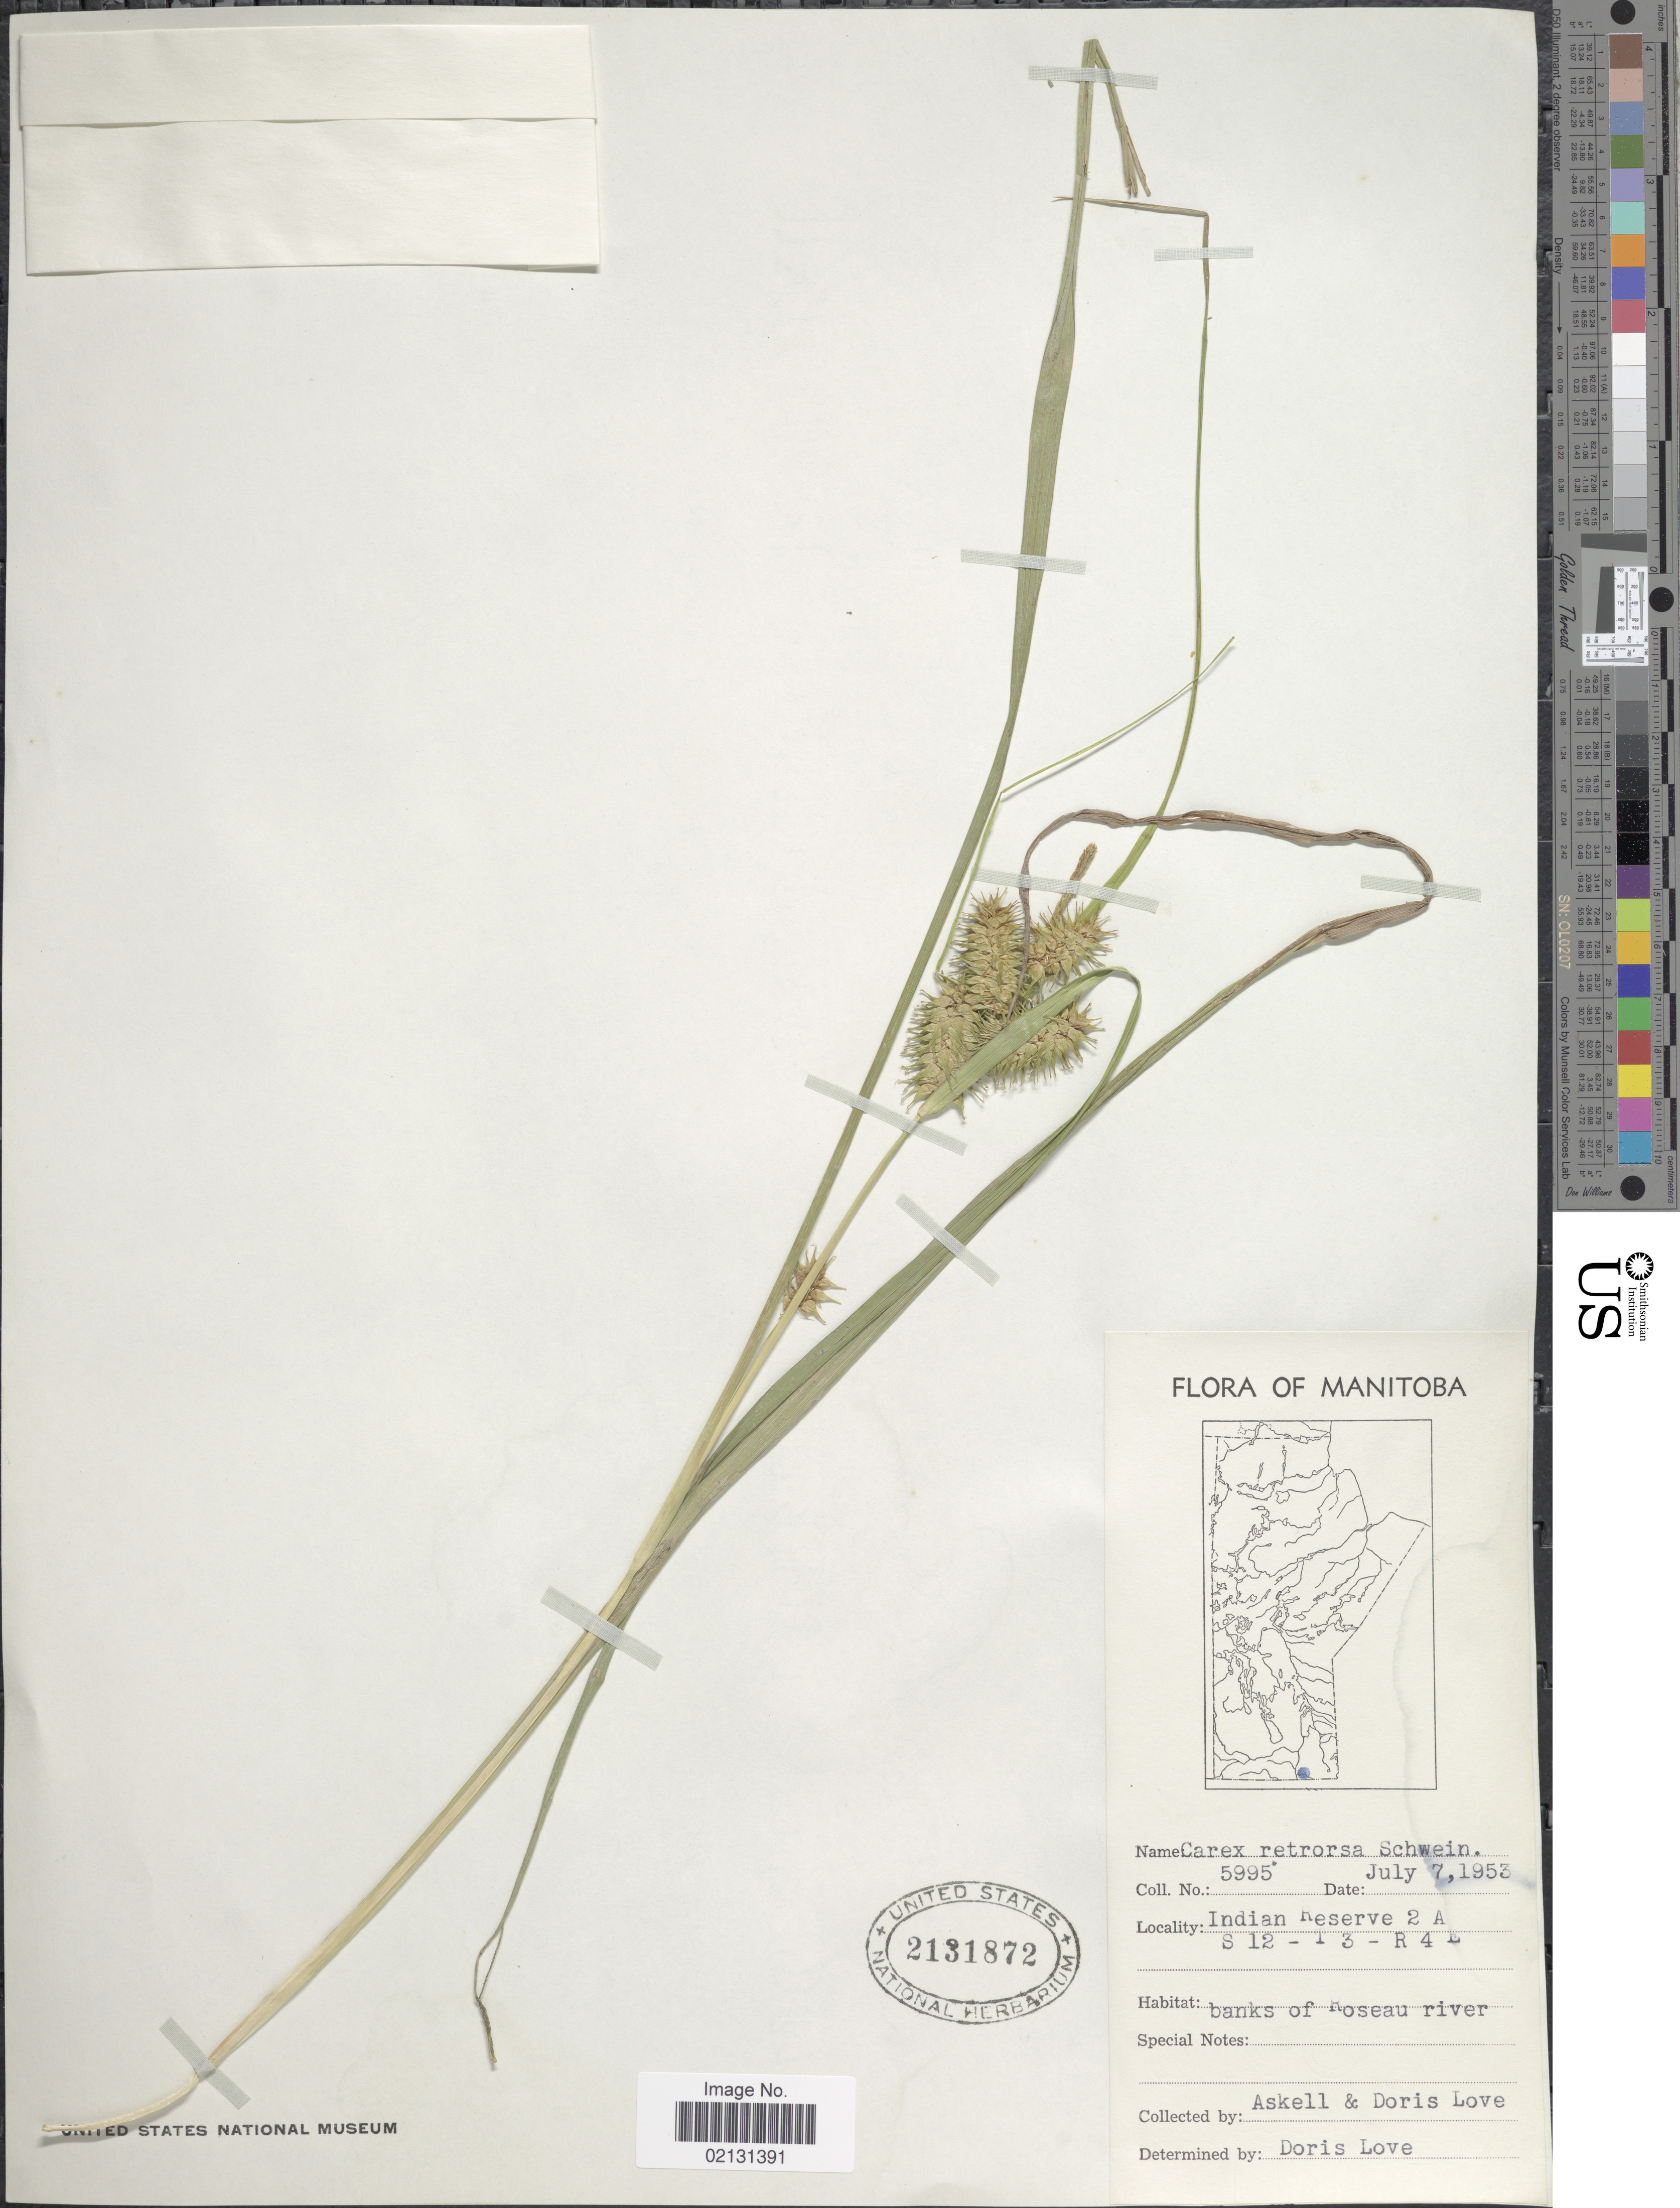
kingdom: Plantae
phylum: Tracheophyta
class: Liliopsida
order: Poales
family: Cyperaceae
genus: Carex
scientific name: Carex retrorsa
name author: Schwein.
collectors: Á. Löve & D. Löve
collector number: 5995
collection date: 1953-07-07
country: Canada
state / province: Manitoba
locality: Banks of Roseau River, Indian Reserve 2 A S 12 - T 3 - R4 E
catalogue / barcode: US 2131872